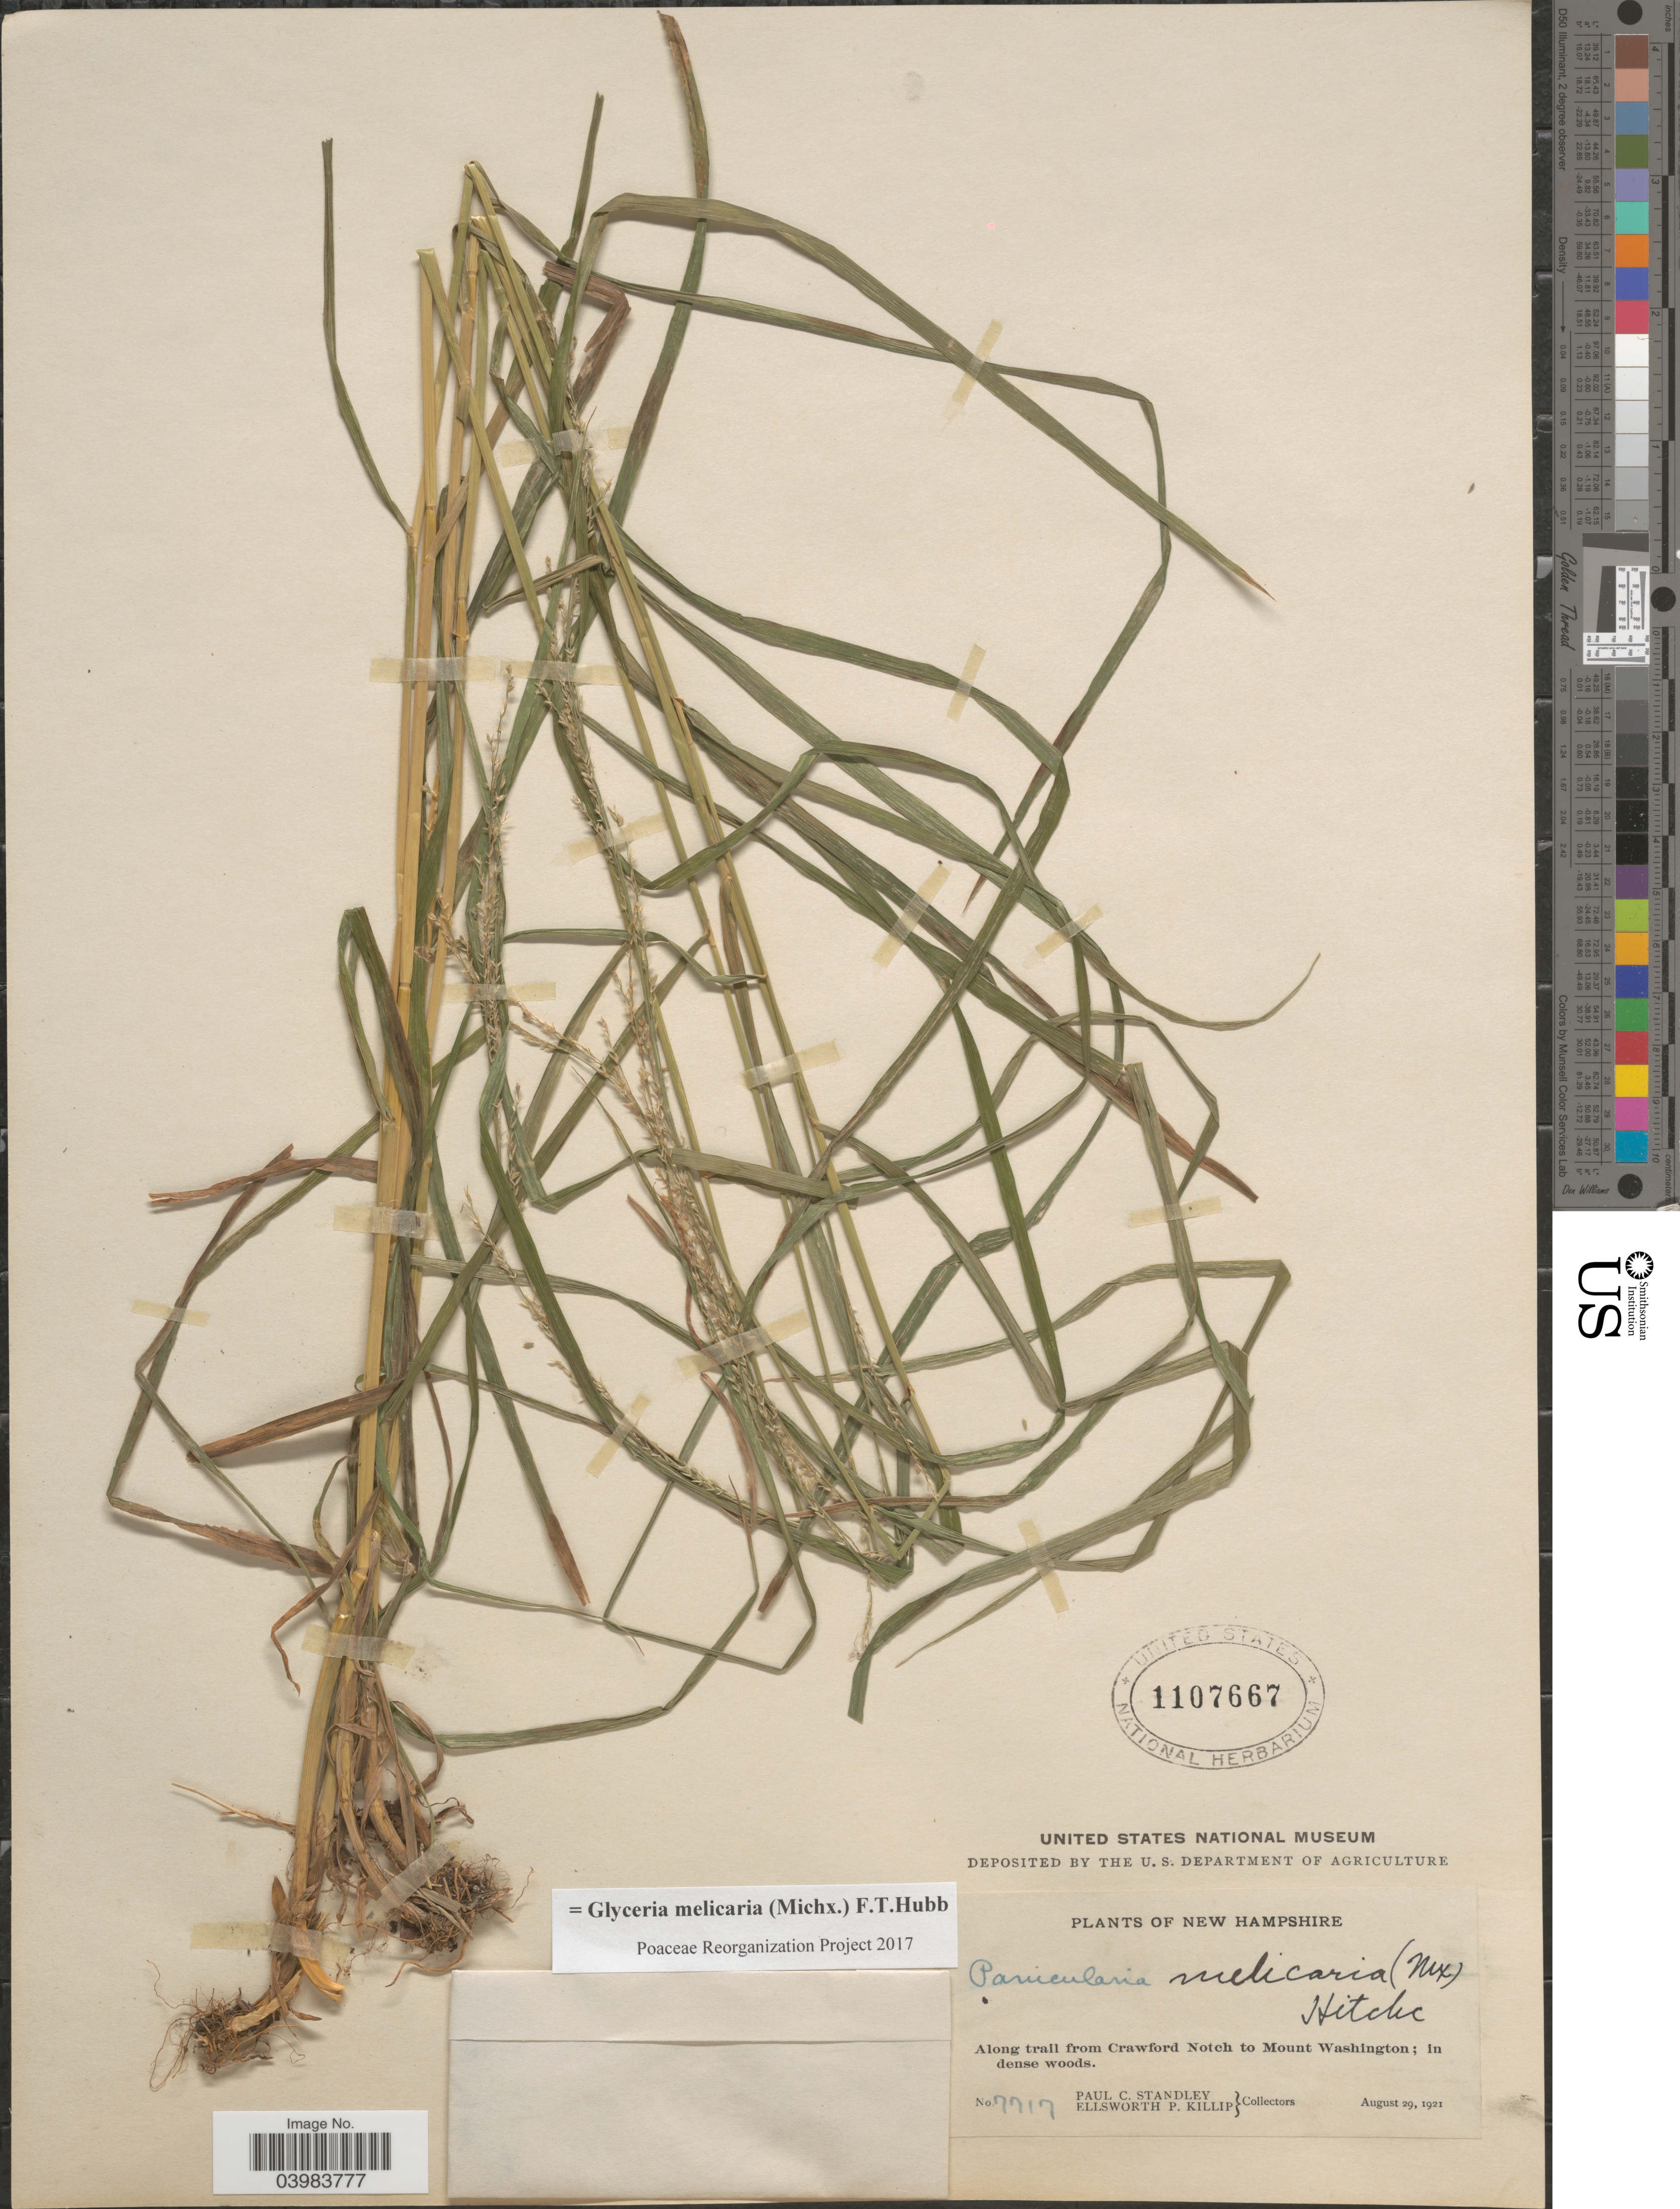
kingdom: Plantae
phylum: Tracheophyta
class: Liliopsida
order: Poales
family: Poaceae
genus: Glyceria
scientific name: Glyceria melicaria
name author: (Michx.) F.T. Hubb.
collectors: P. C. Standley & E. P. Killip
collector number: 7717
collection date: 1921-08-29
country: United States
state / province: New Hampshire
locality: Along trail from Crawford Notch to Mount Washington.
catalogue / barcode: US 1107667